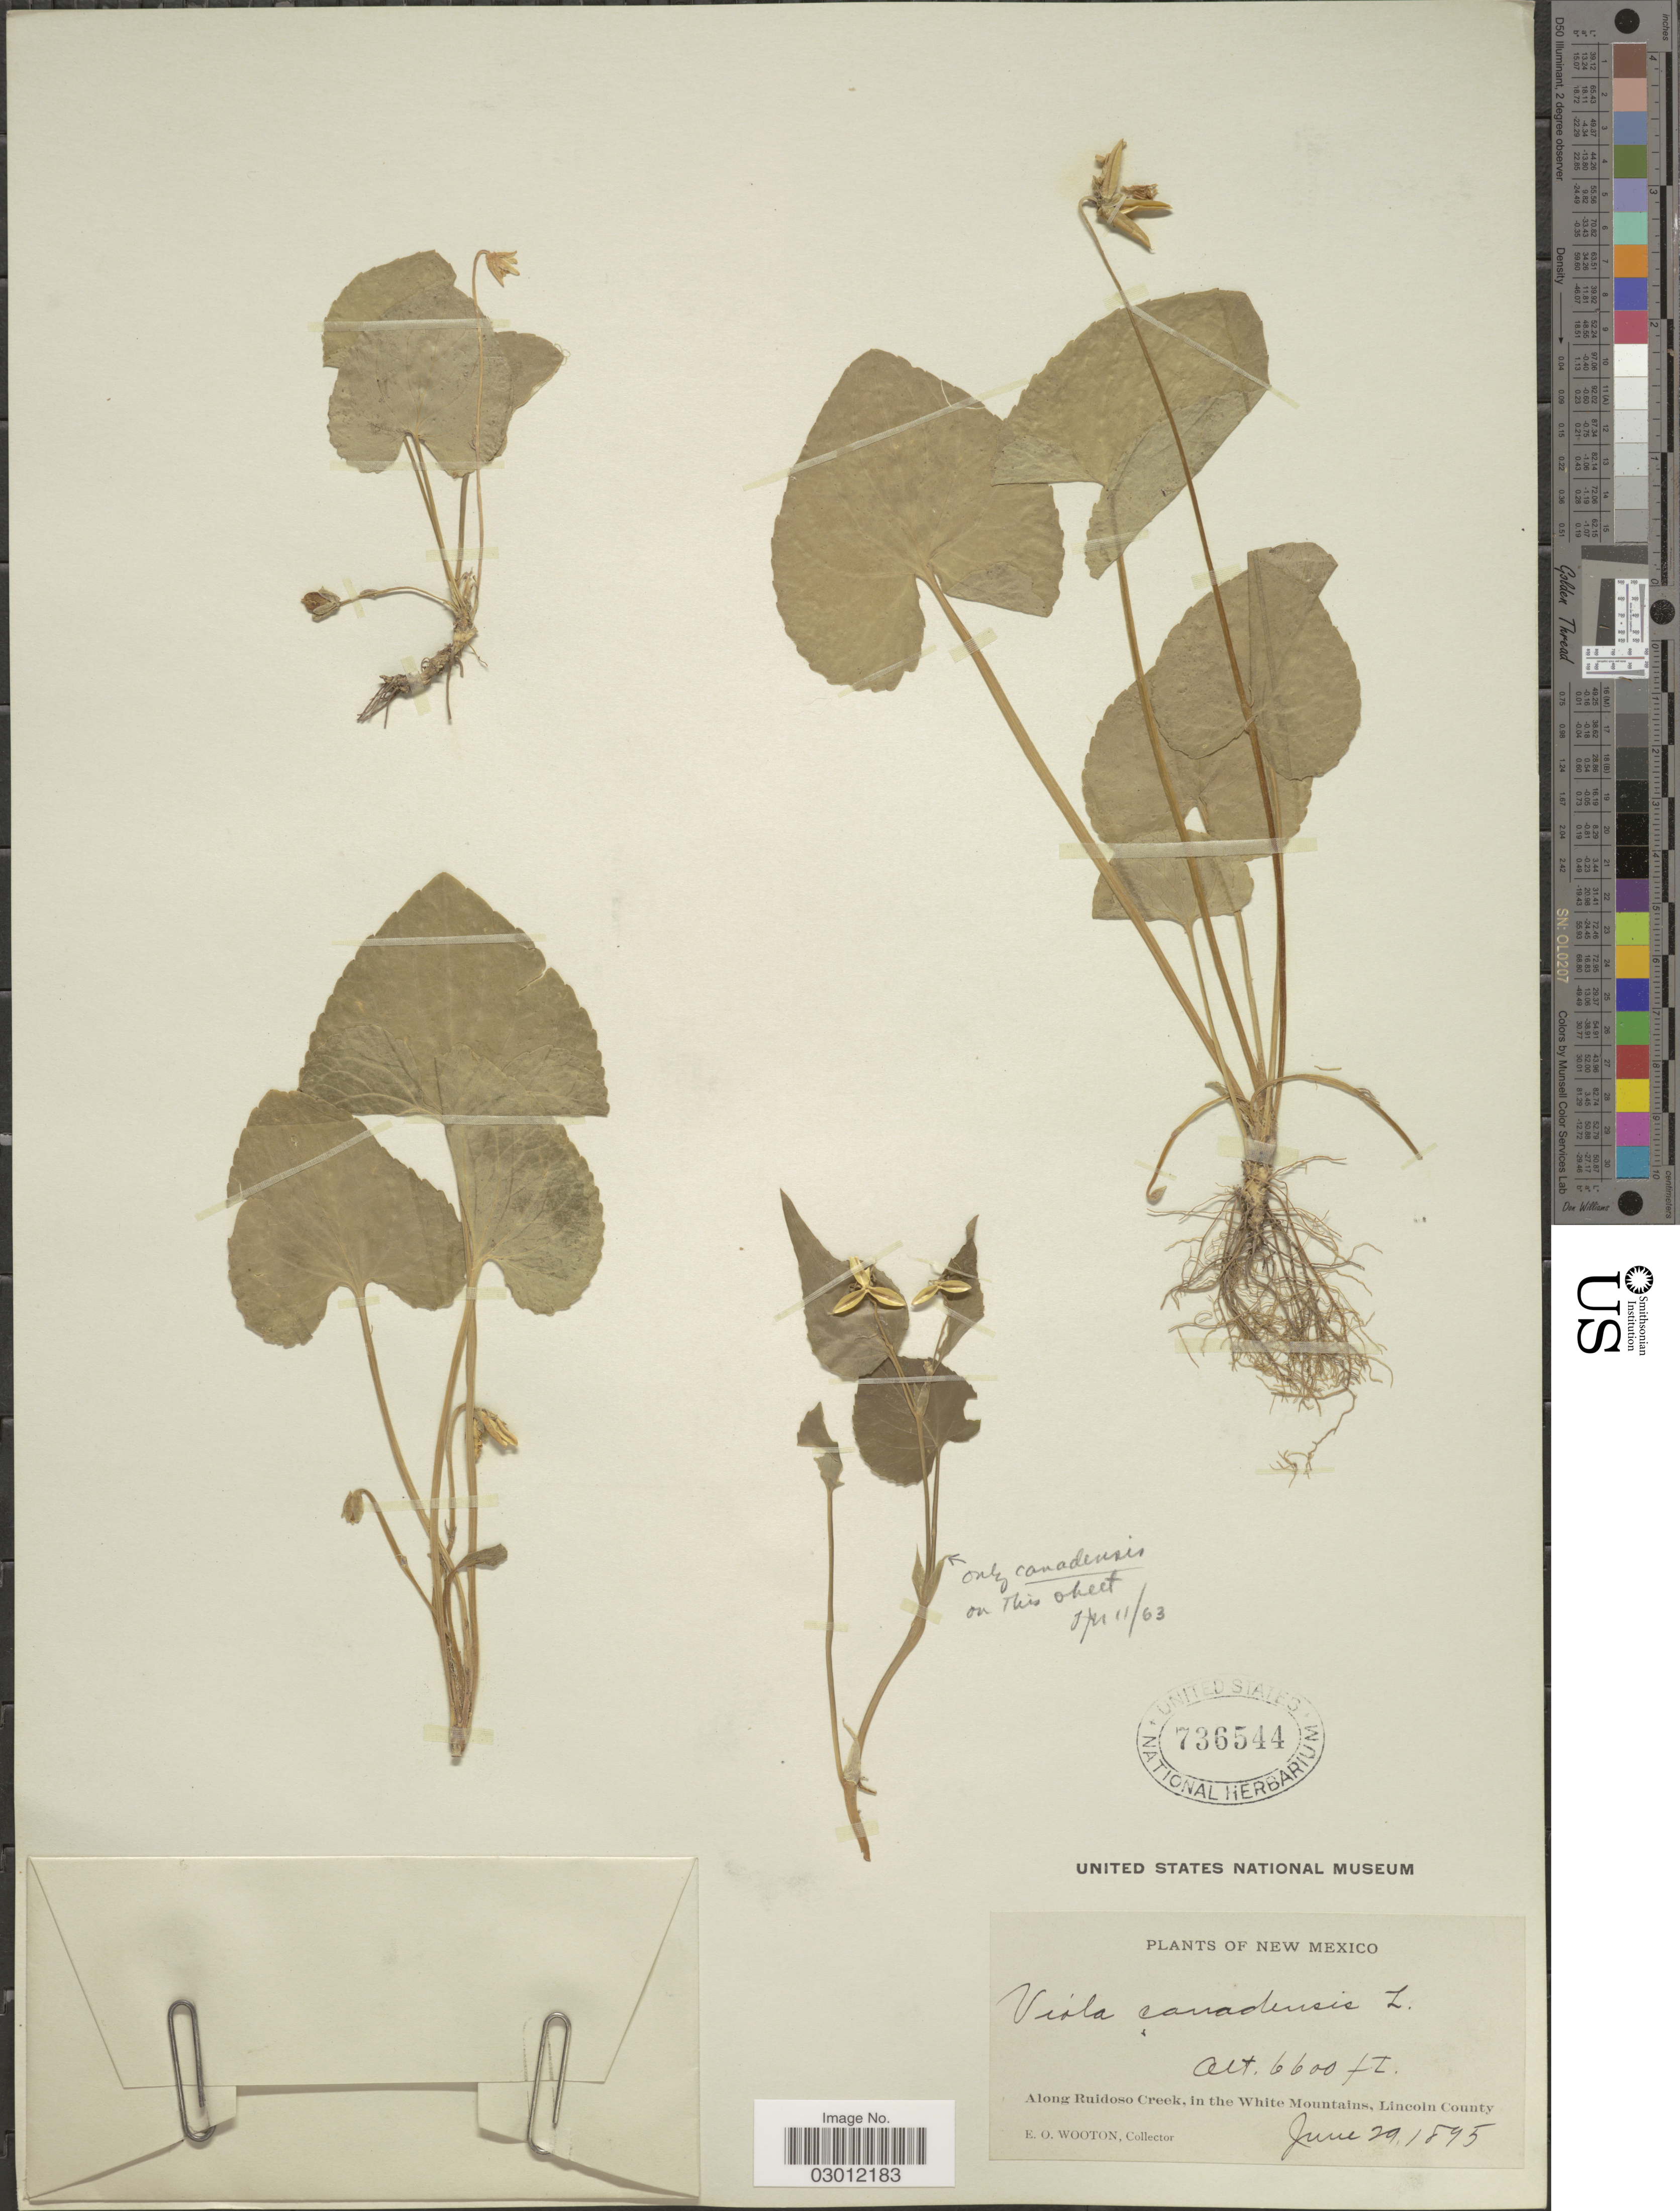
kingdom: Plantae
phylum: Tracheophyta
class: Magnoliopsida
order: Malpighiales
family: Violaceae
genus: Viola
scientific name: Viola canadensis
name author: L.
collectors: E. O. Wooton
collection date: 1895-06-29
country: United States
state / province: New Mexico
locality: Along Ruidoso Creek, in the White Mountains, Lincoln County.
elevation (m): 2012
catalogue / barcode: US 736544